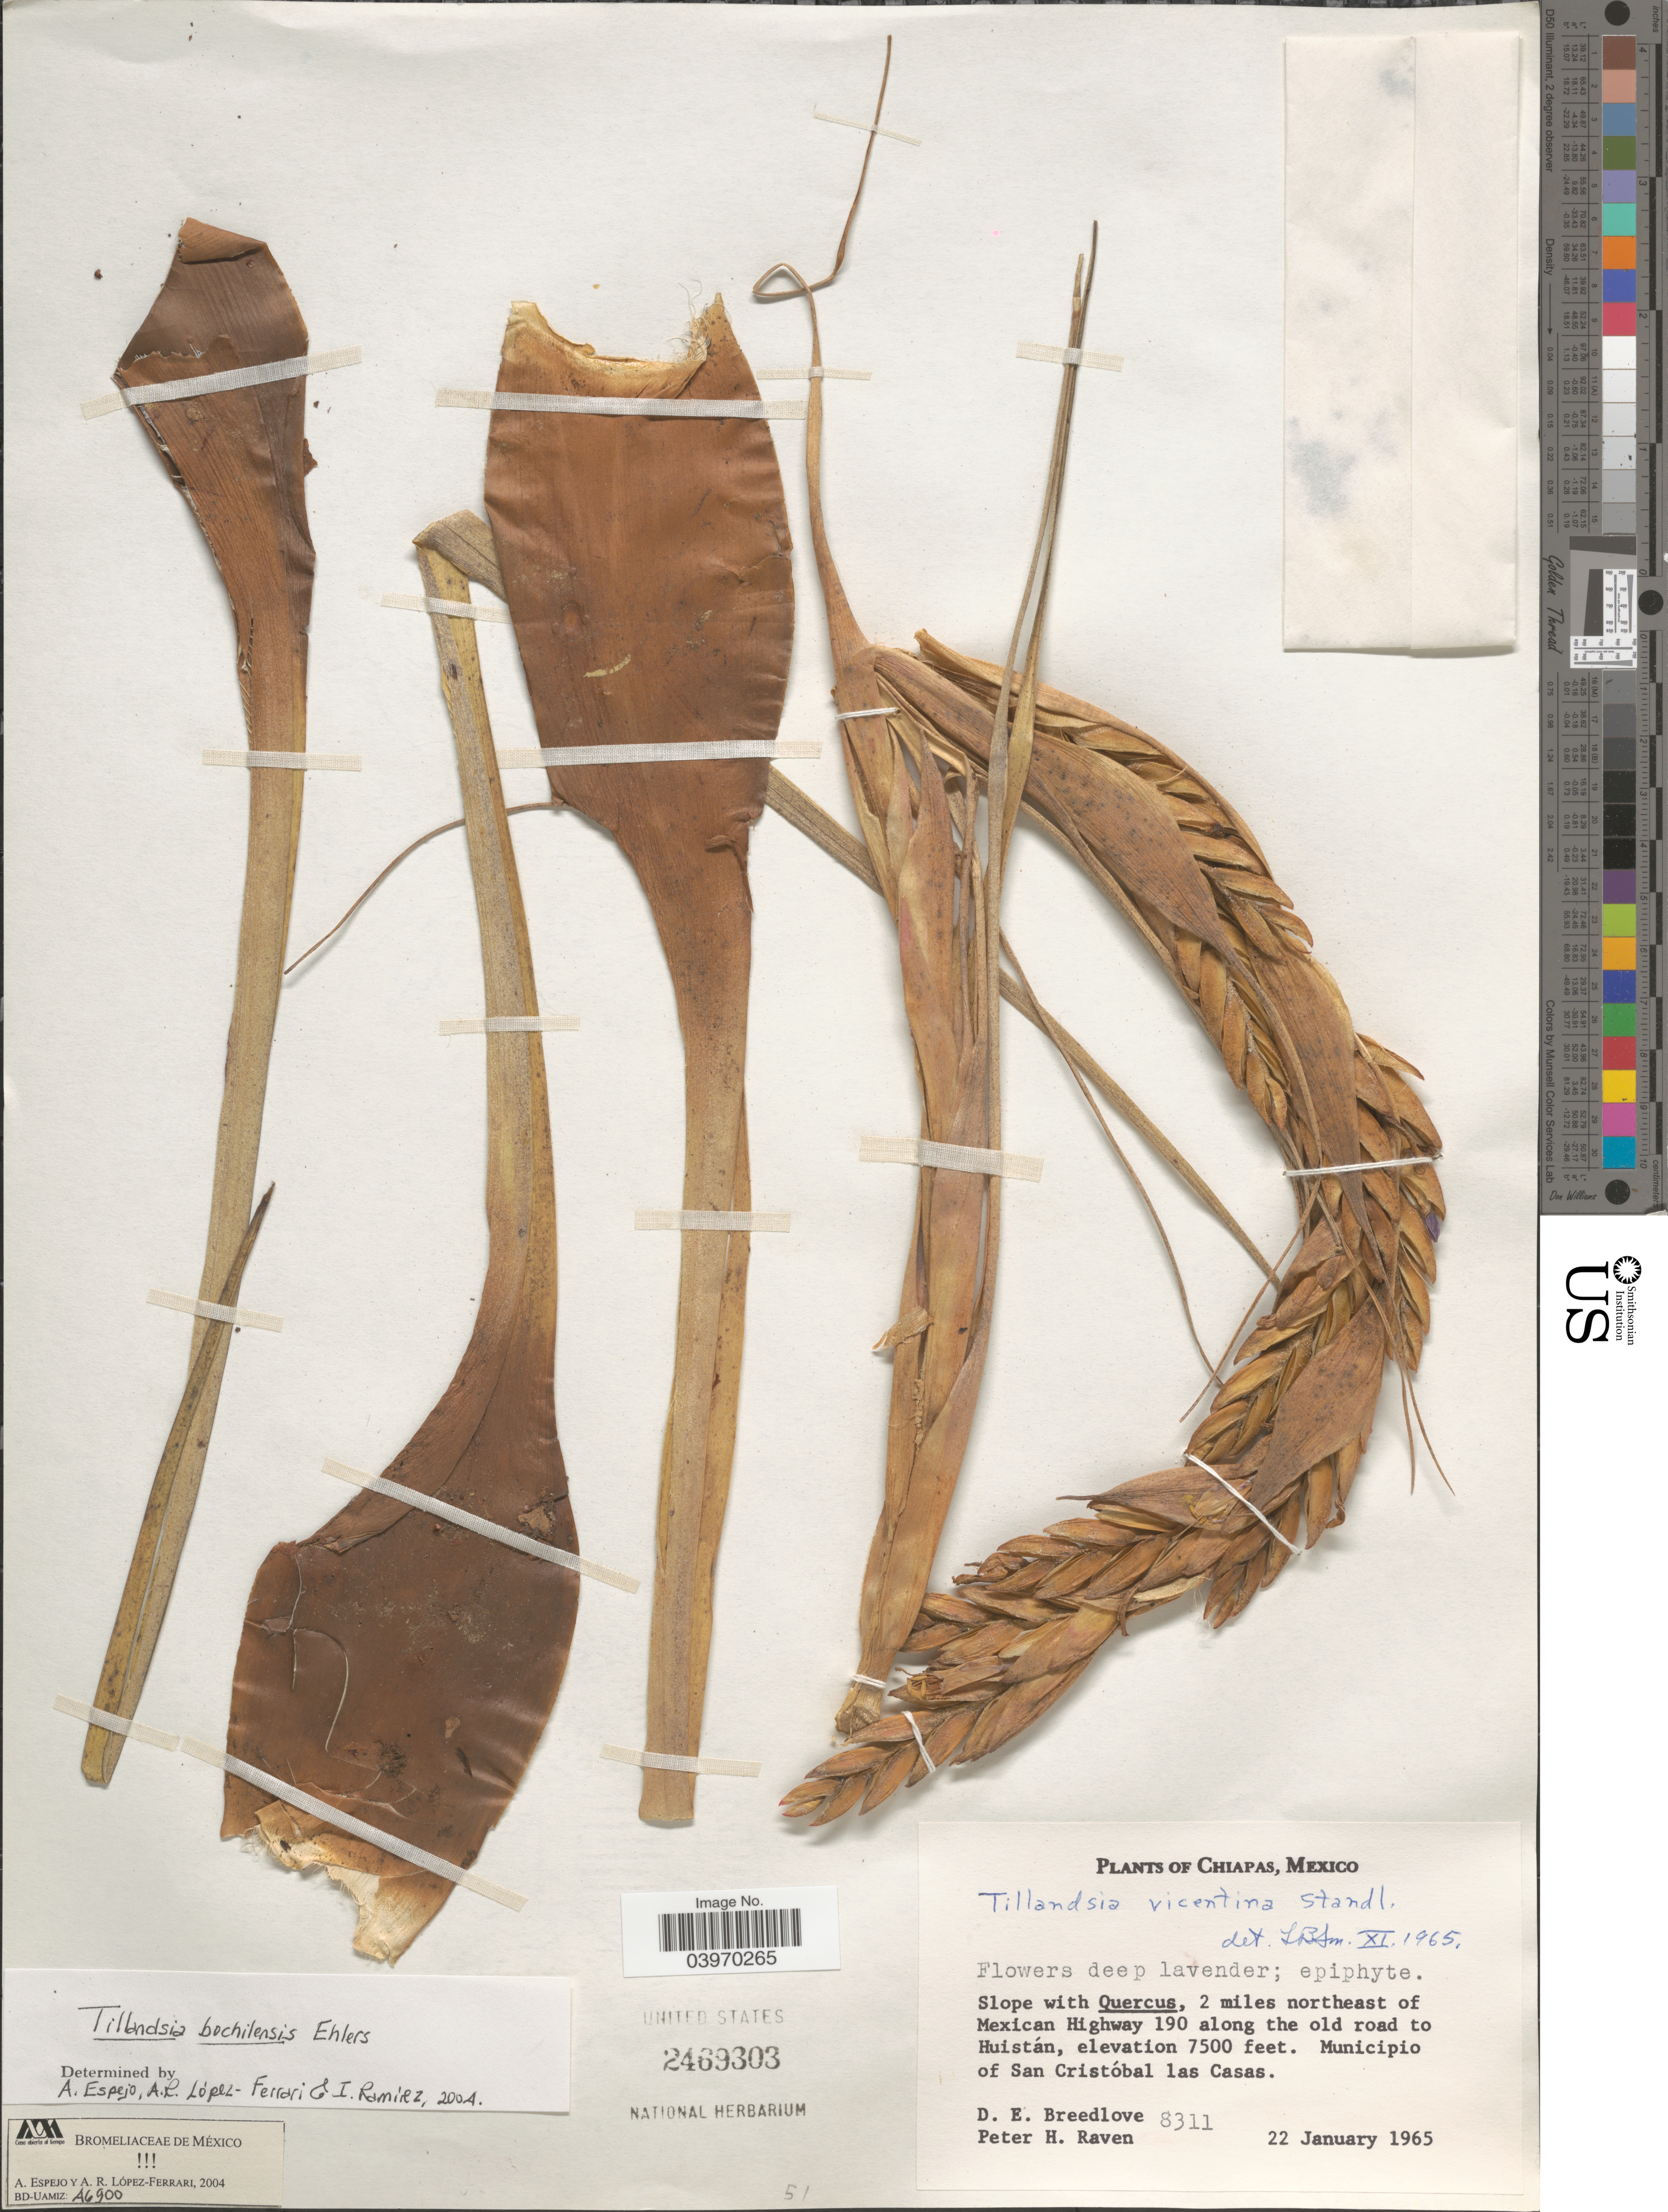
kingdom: Plantae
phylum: Tracheophyta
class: Liliopsida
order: Poales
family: Bromeliaceae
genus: Tillandsia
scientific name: Tillandsia bochilensis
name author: Ehlers ex Rauh & E. Gross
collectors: D. E. Breedlove & P. Raven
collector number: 8311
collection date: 1965-01-22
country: Mexico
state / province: Chiapas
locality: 2 miles northeast of Mexican Highway 190 along the old road to Huistán. Municipio of San Cristobal las Casas.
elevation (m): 2286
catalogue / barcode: US 2469303